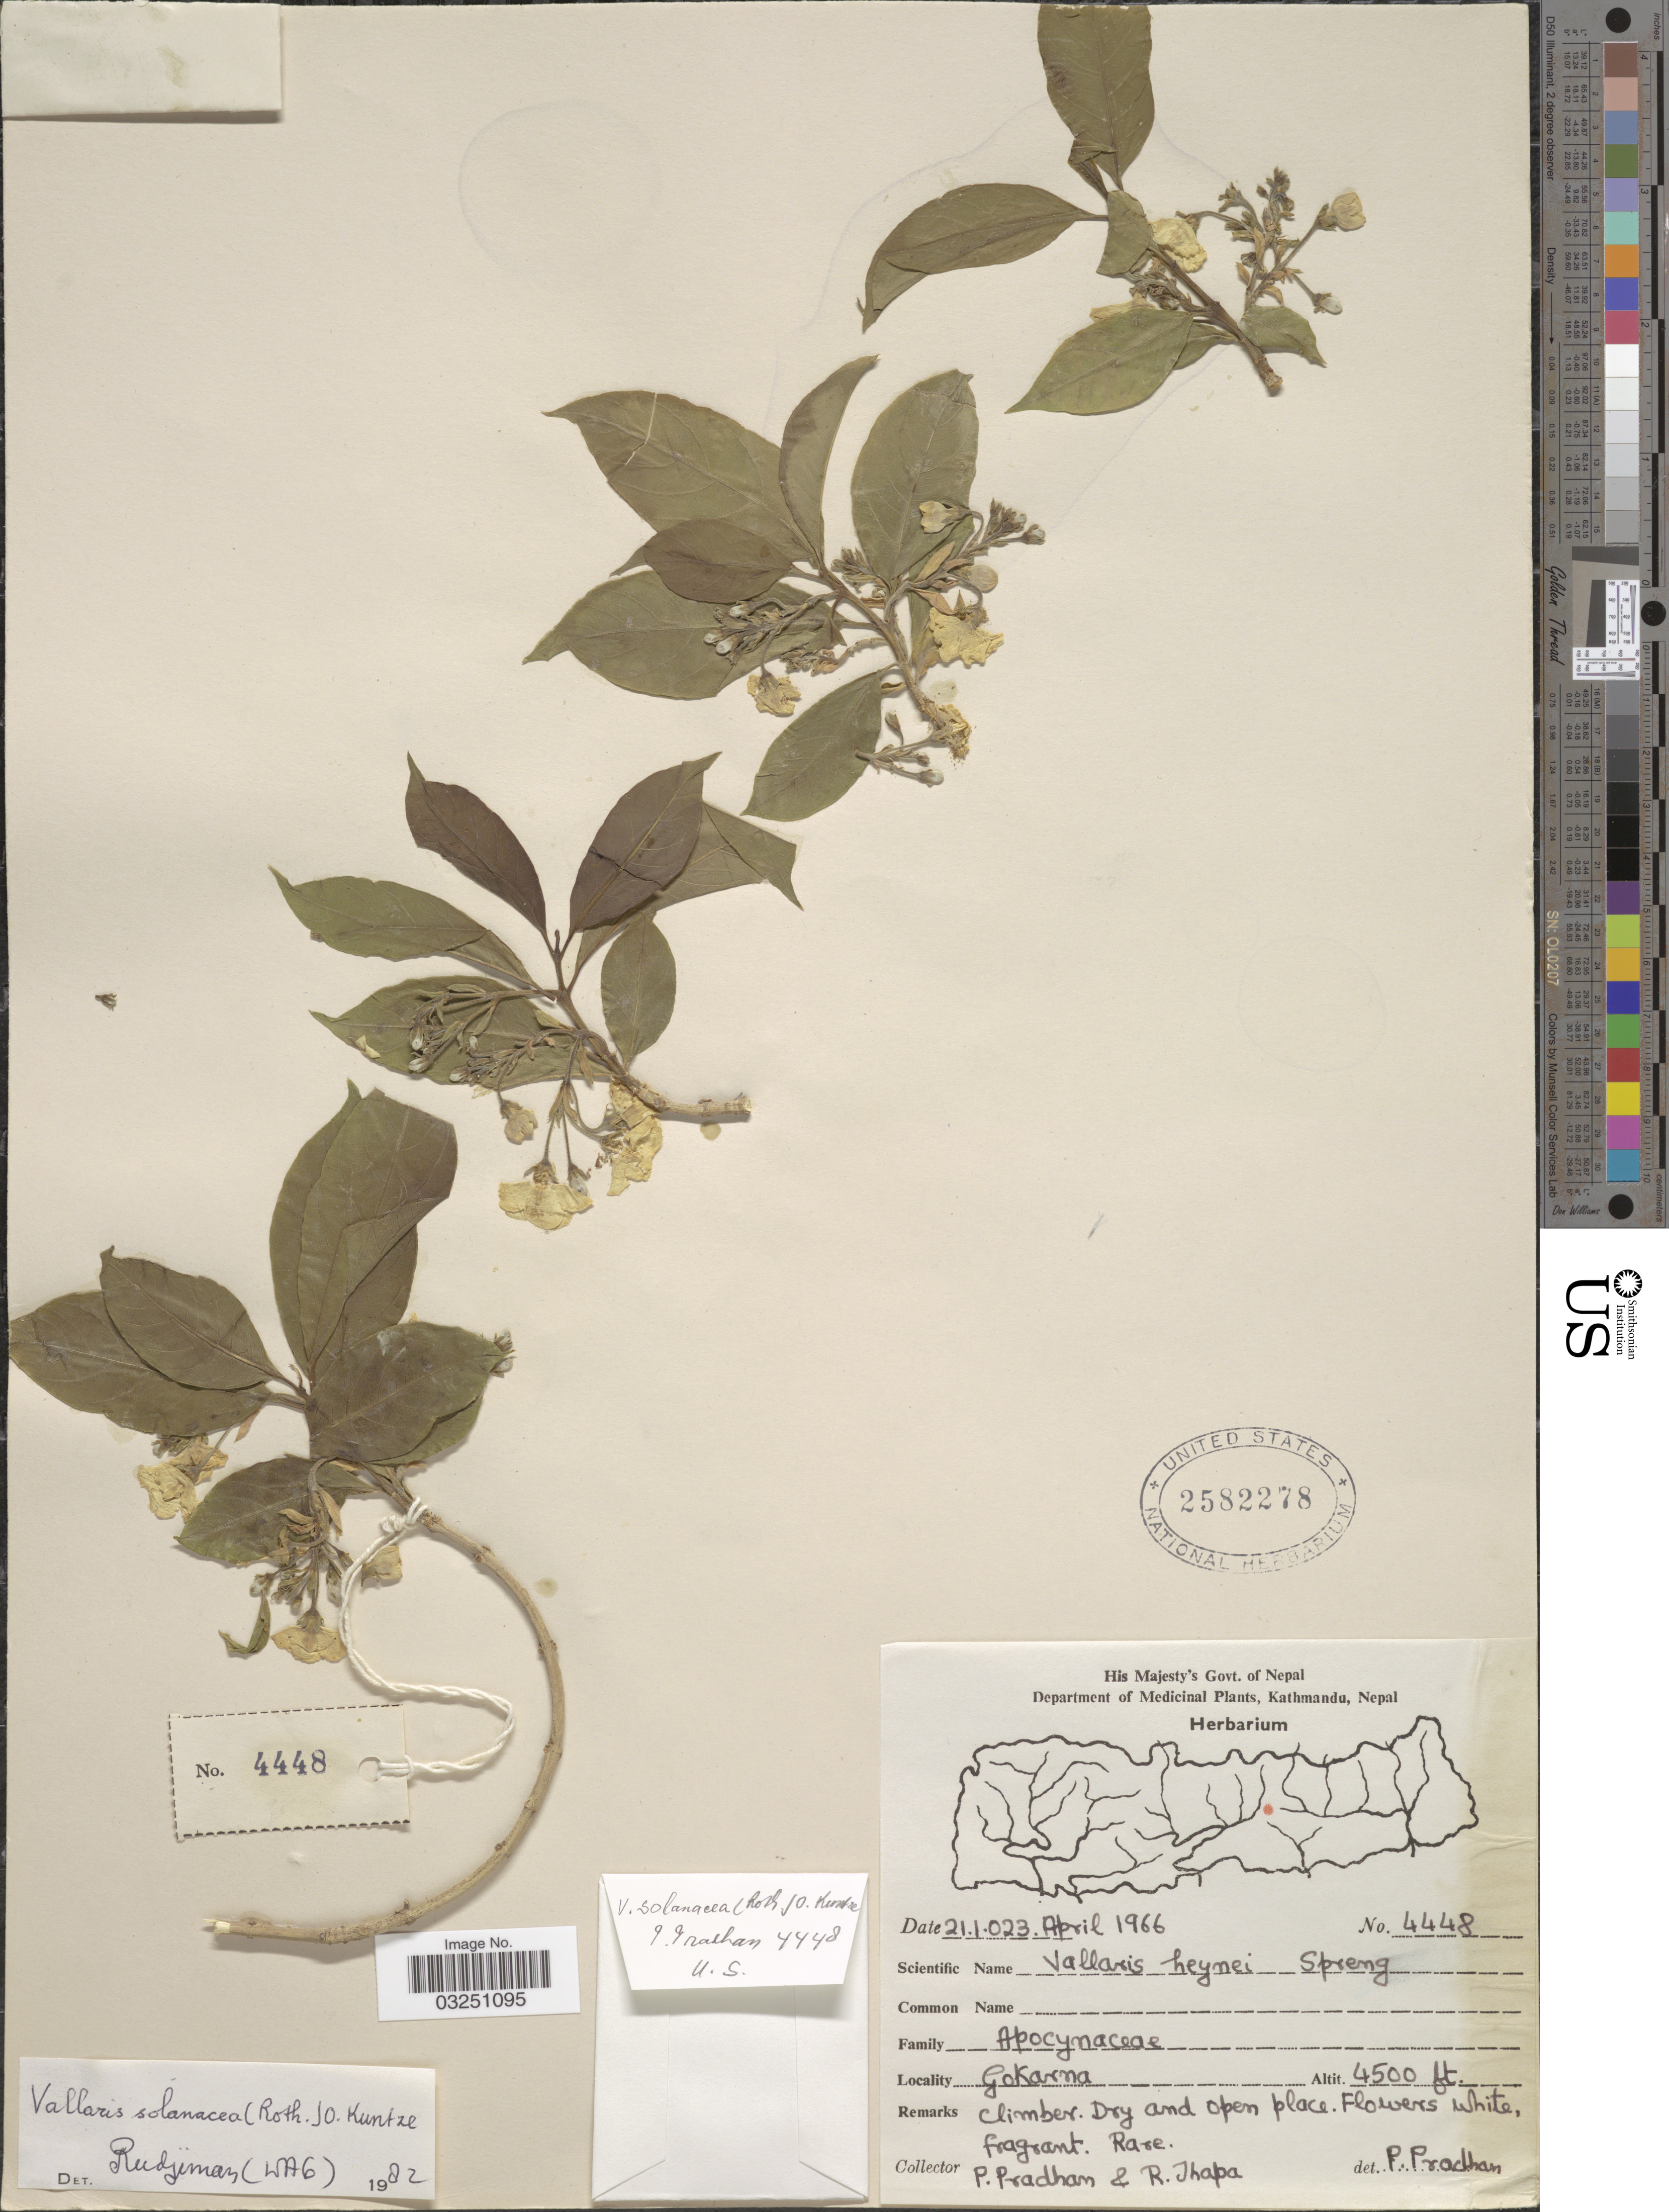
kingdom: Plantae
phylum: Tracheophyta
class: Magnoliopsida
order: Gentianales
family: Apocynaceae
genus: Vallaris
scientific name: Vallaris solanacea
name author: (Roth) Kuntze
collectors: P. Pradhan & R. Thapa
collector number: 4448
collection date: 1966-04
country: Nepal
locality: Gokarna.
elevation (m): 1372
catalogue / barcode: US 2582278